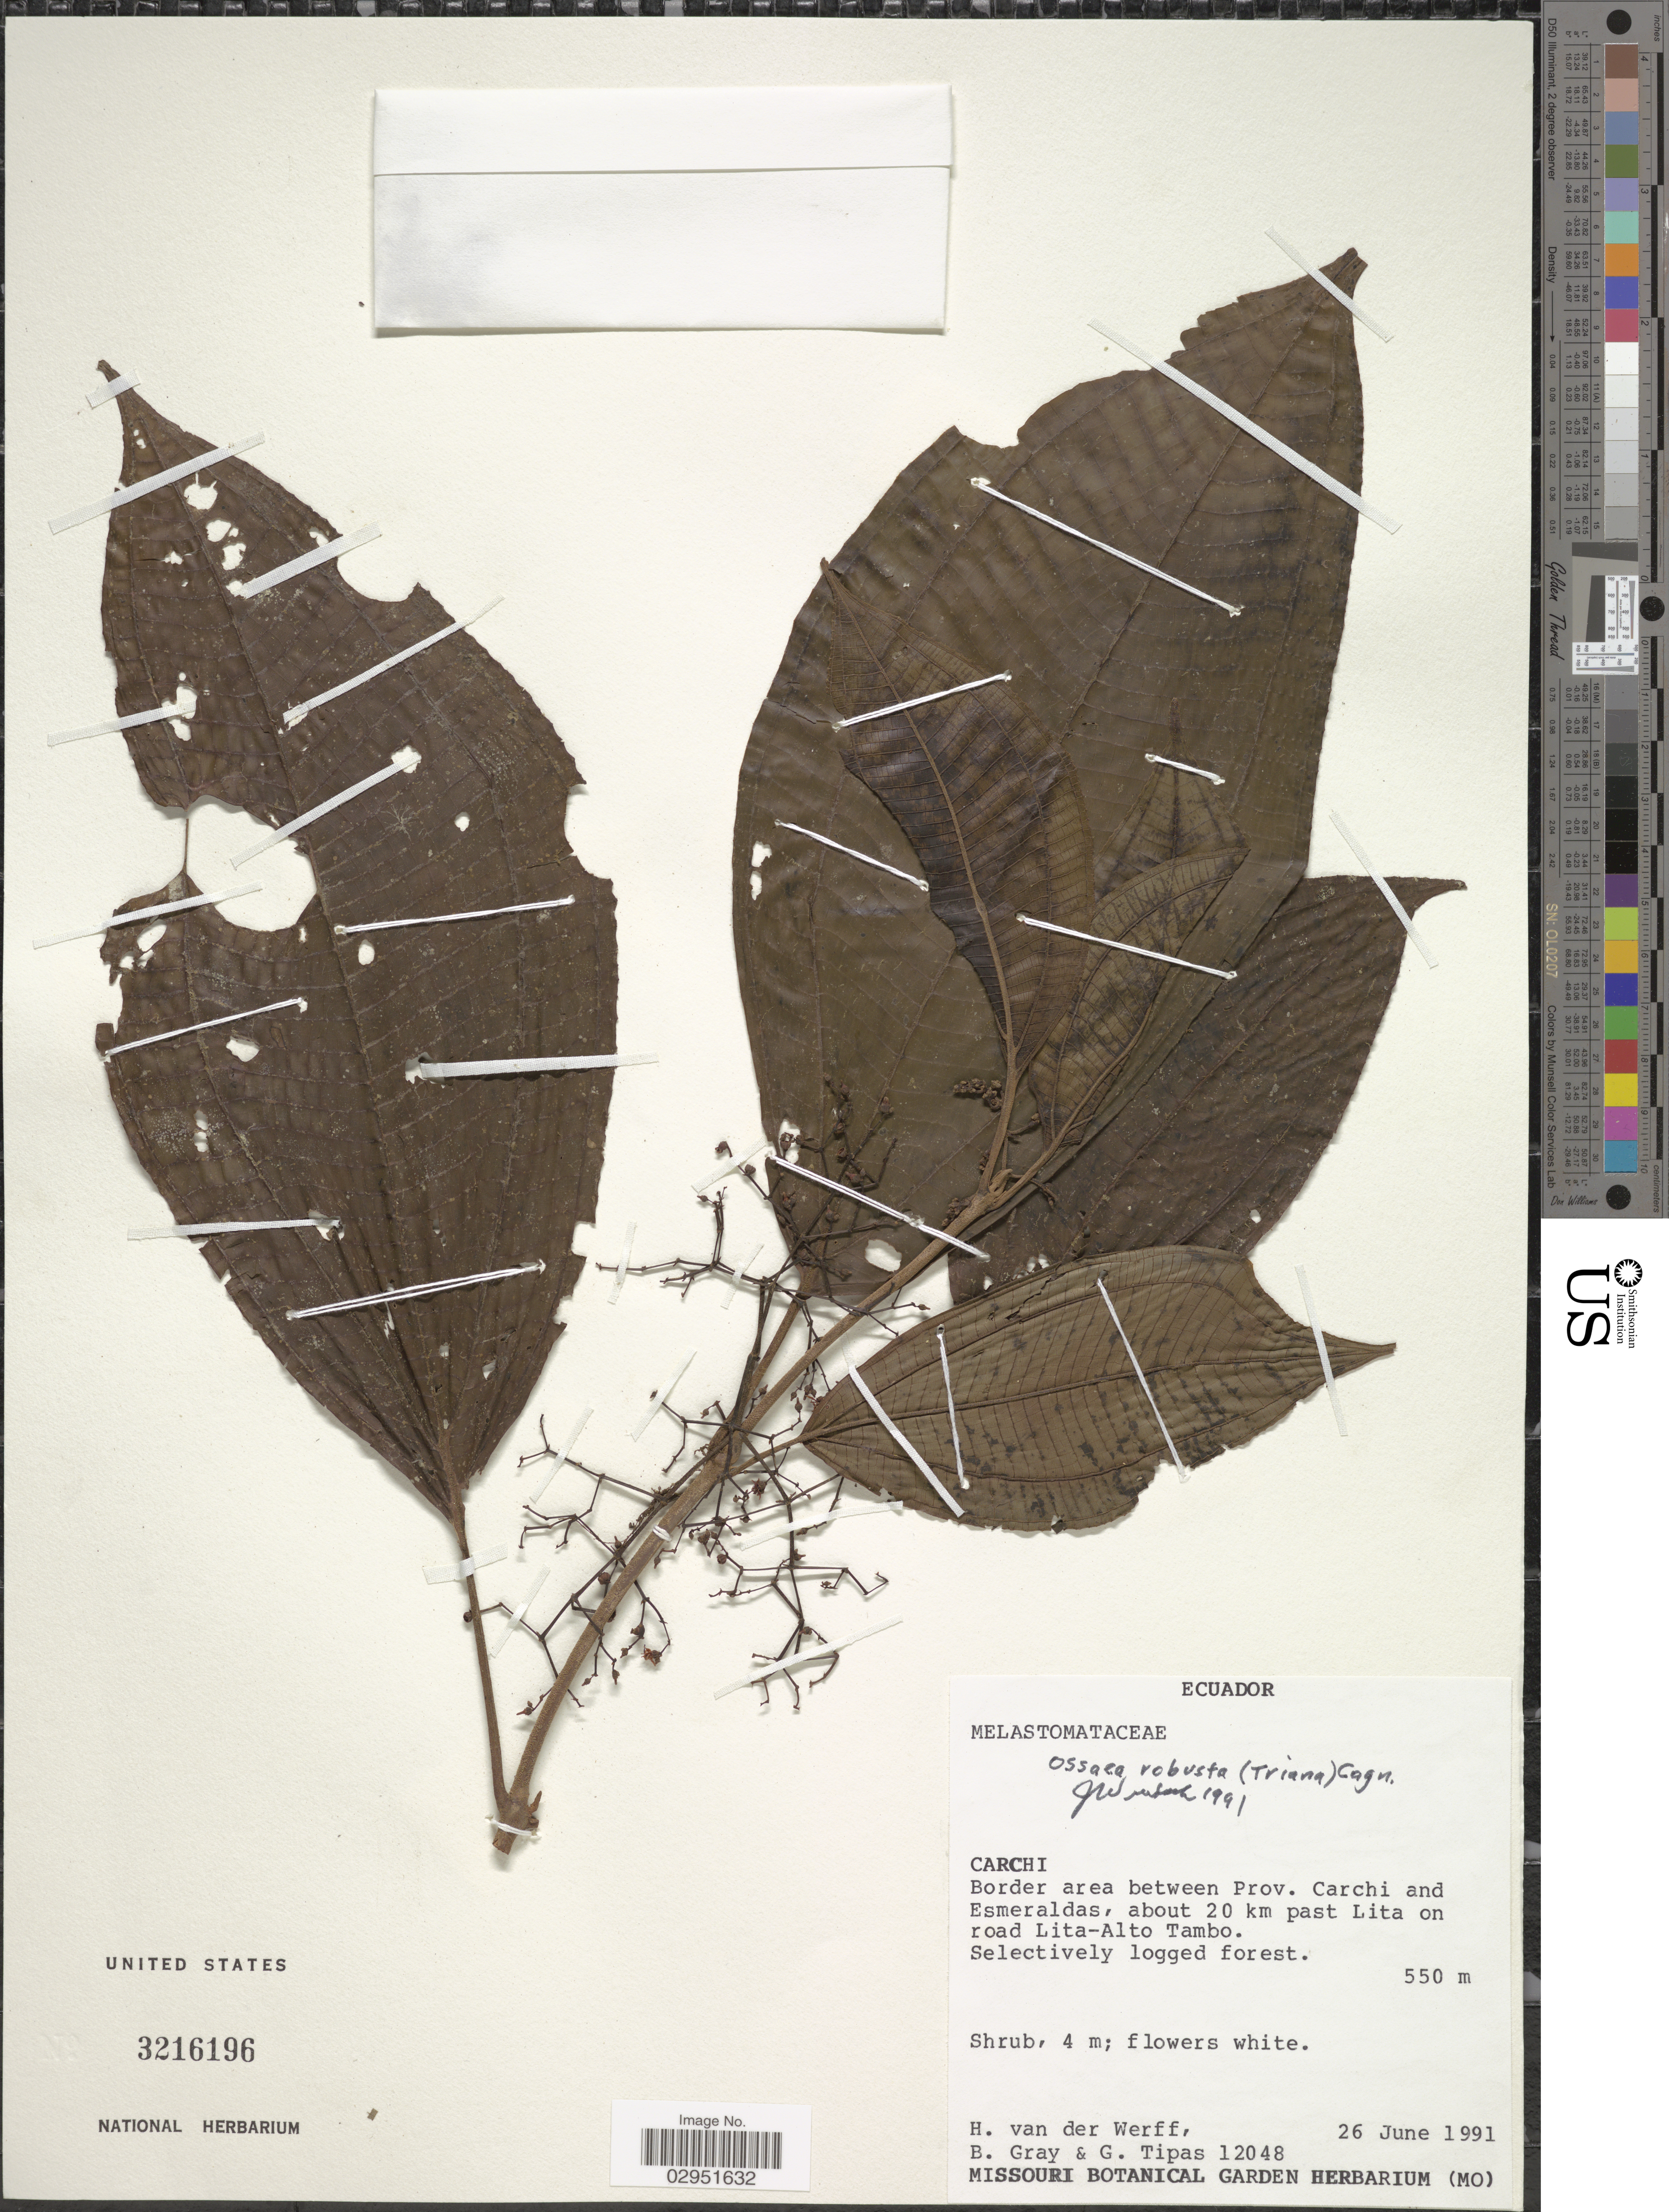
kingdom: Plantae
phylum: Tracheophyta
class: Magnoliopsida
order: Myrtales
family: Melastomataceae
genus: Ossaea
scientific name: Ossaea robusta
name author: Cogn. in DC.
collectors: H. van der Werff, B. Gray & G. Tipas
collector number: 12048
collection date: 1991-06-26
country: Ecuador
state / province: Carchi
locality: Border area between Prov. Carchi and Esmeraldas, about 20 km past Lita on road Lita-Alto Tambo.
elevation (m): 550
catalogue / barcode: US 3216196